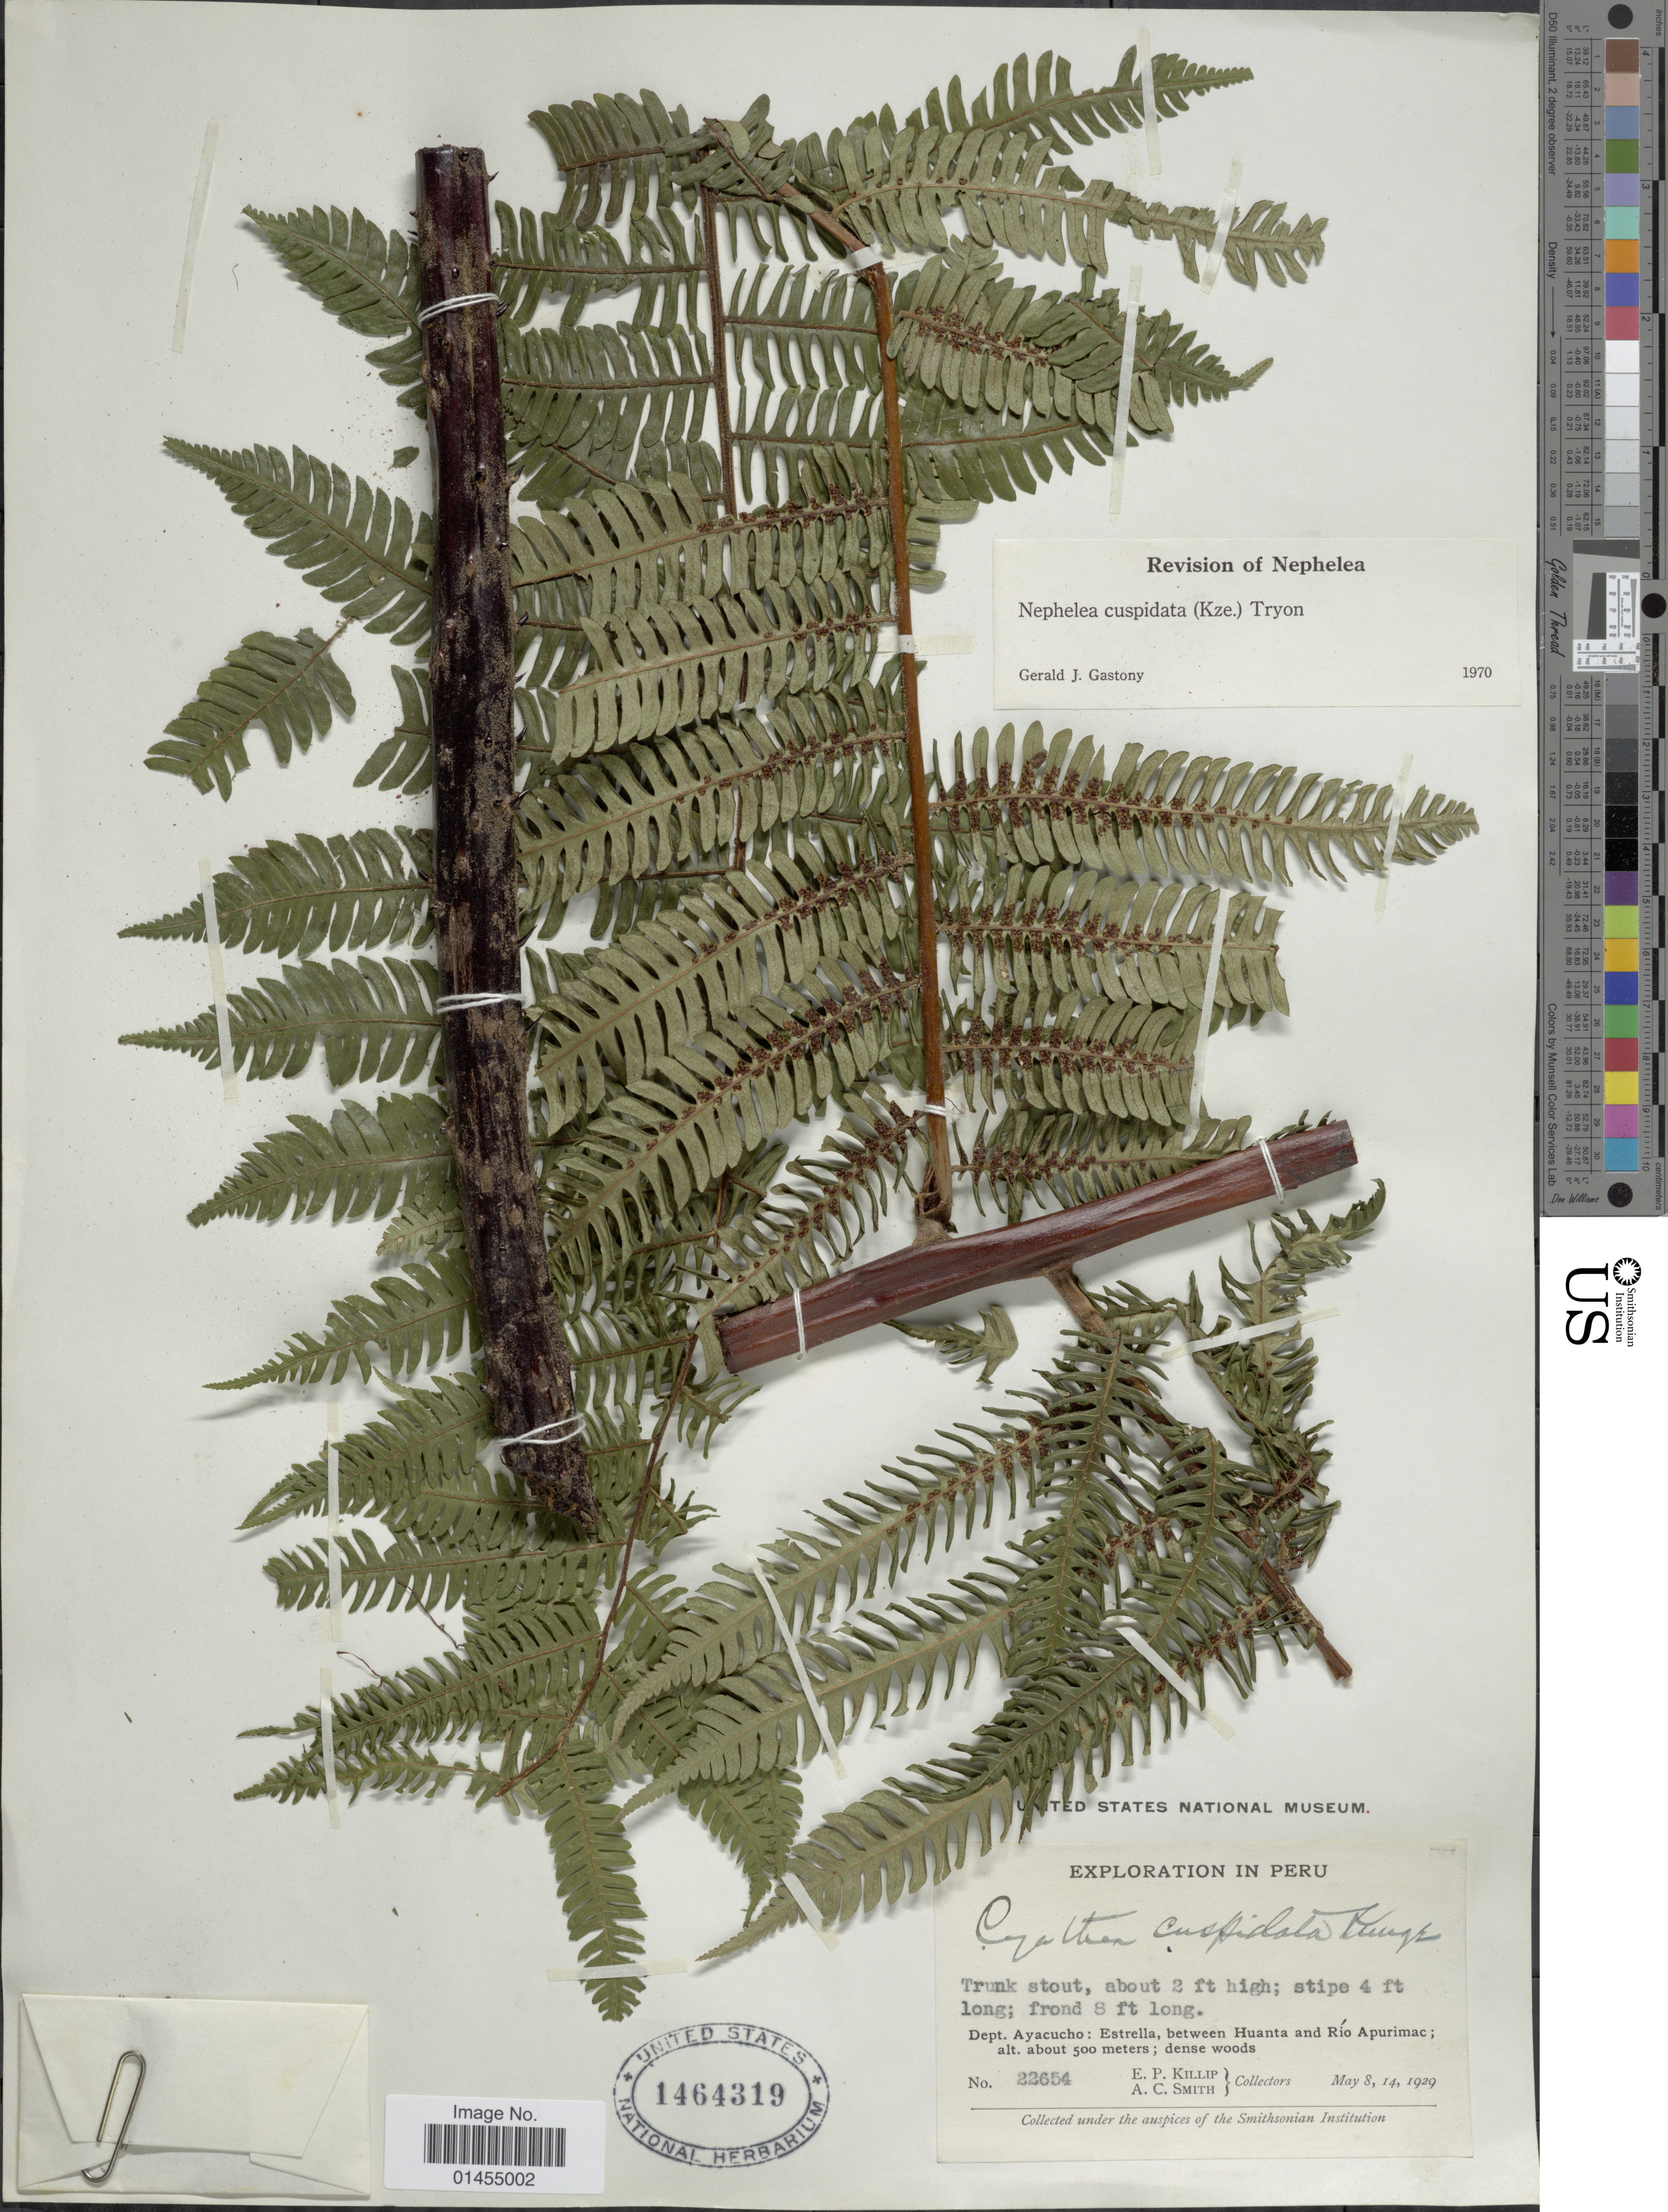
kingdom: Plantae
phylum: Tracheophyta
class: Polypodiopsida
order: Cyatheales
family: Cyatheaceae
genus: Alsophila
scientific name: Alsophila cuspidata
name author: (Kunze) D.S. Conant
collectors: E. P. Killip & A. C. Smith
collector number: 22654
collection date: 1929-05-08/1929-05-14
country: Peru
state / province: Ayacucho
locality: Estrella, between Huanta and Río Apurimac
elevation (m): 500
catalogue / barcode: US 1464319